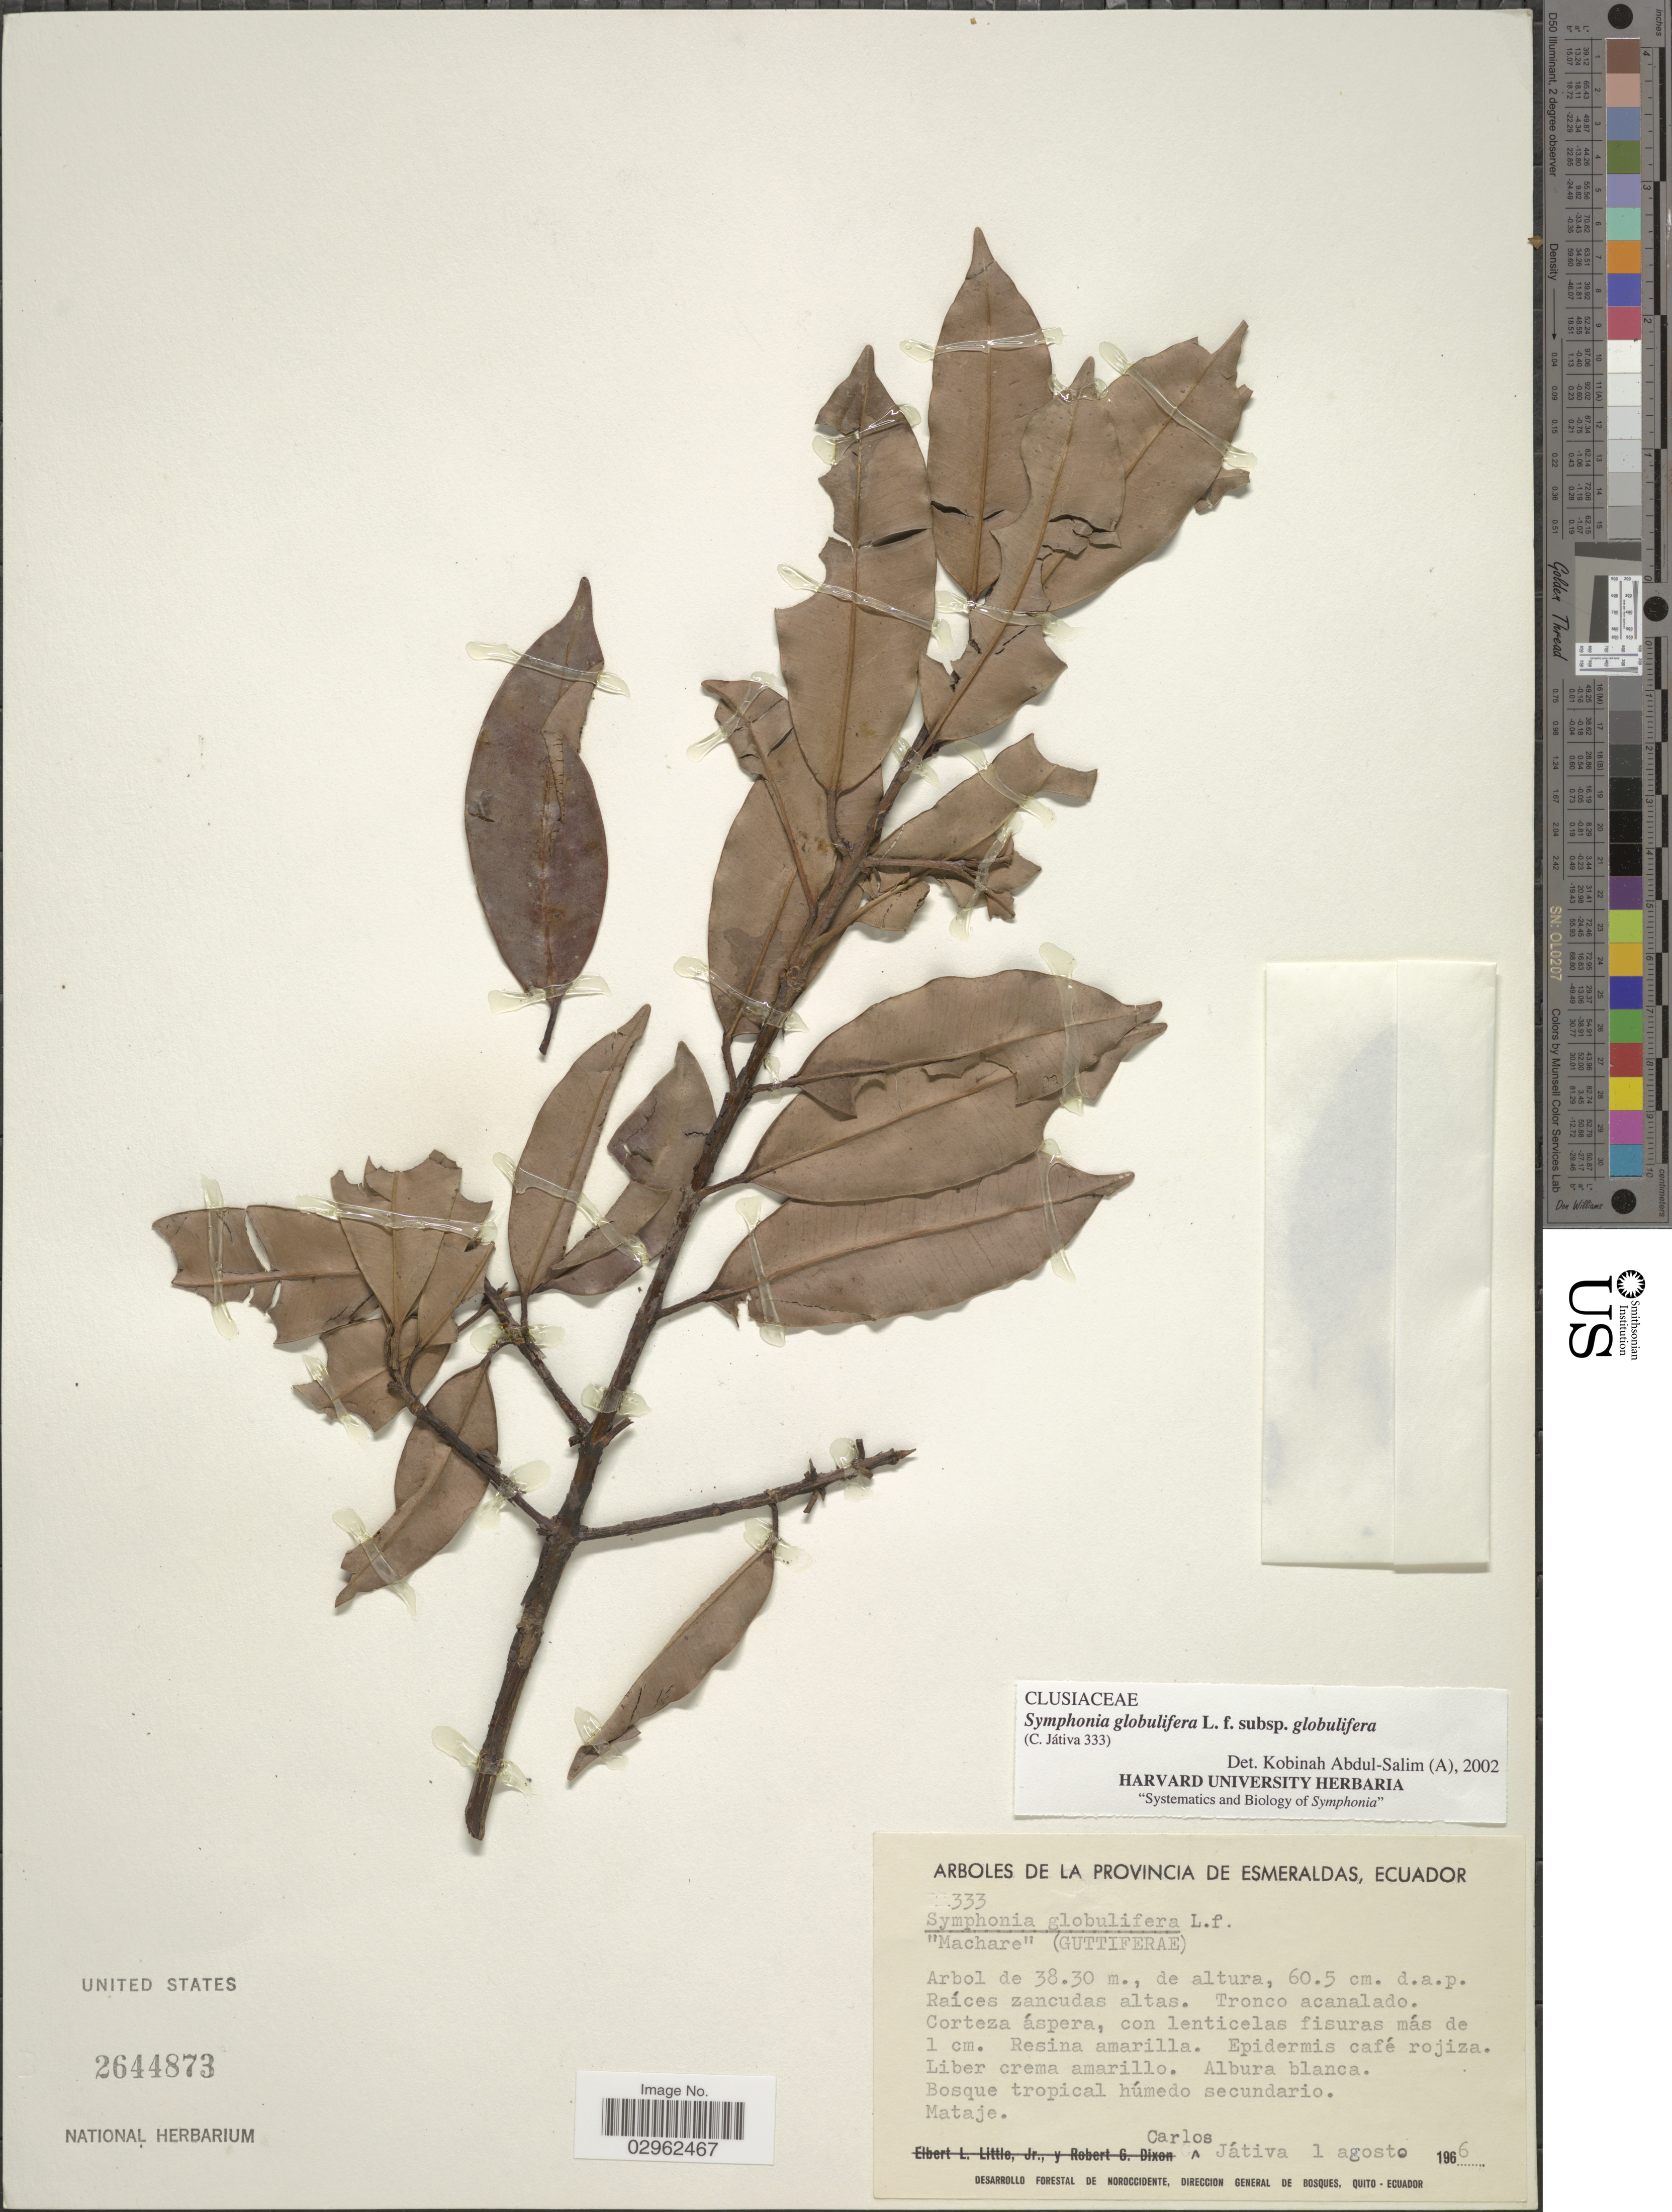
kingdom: Plantae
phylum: Tracheophyta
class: Magnoliopsida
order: Malpighiales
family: Clusiaceae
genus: Symphonia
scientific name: Symphonia globulifera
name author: L. f.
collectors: C. D. Játiva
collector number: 333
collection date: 1966-08-01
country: Ecuador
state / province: Esmeraldas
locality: Mataje.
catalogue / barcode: US 2644873